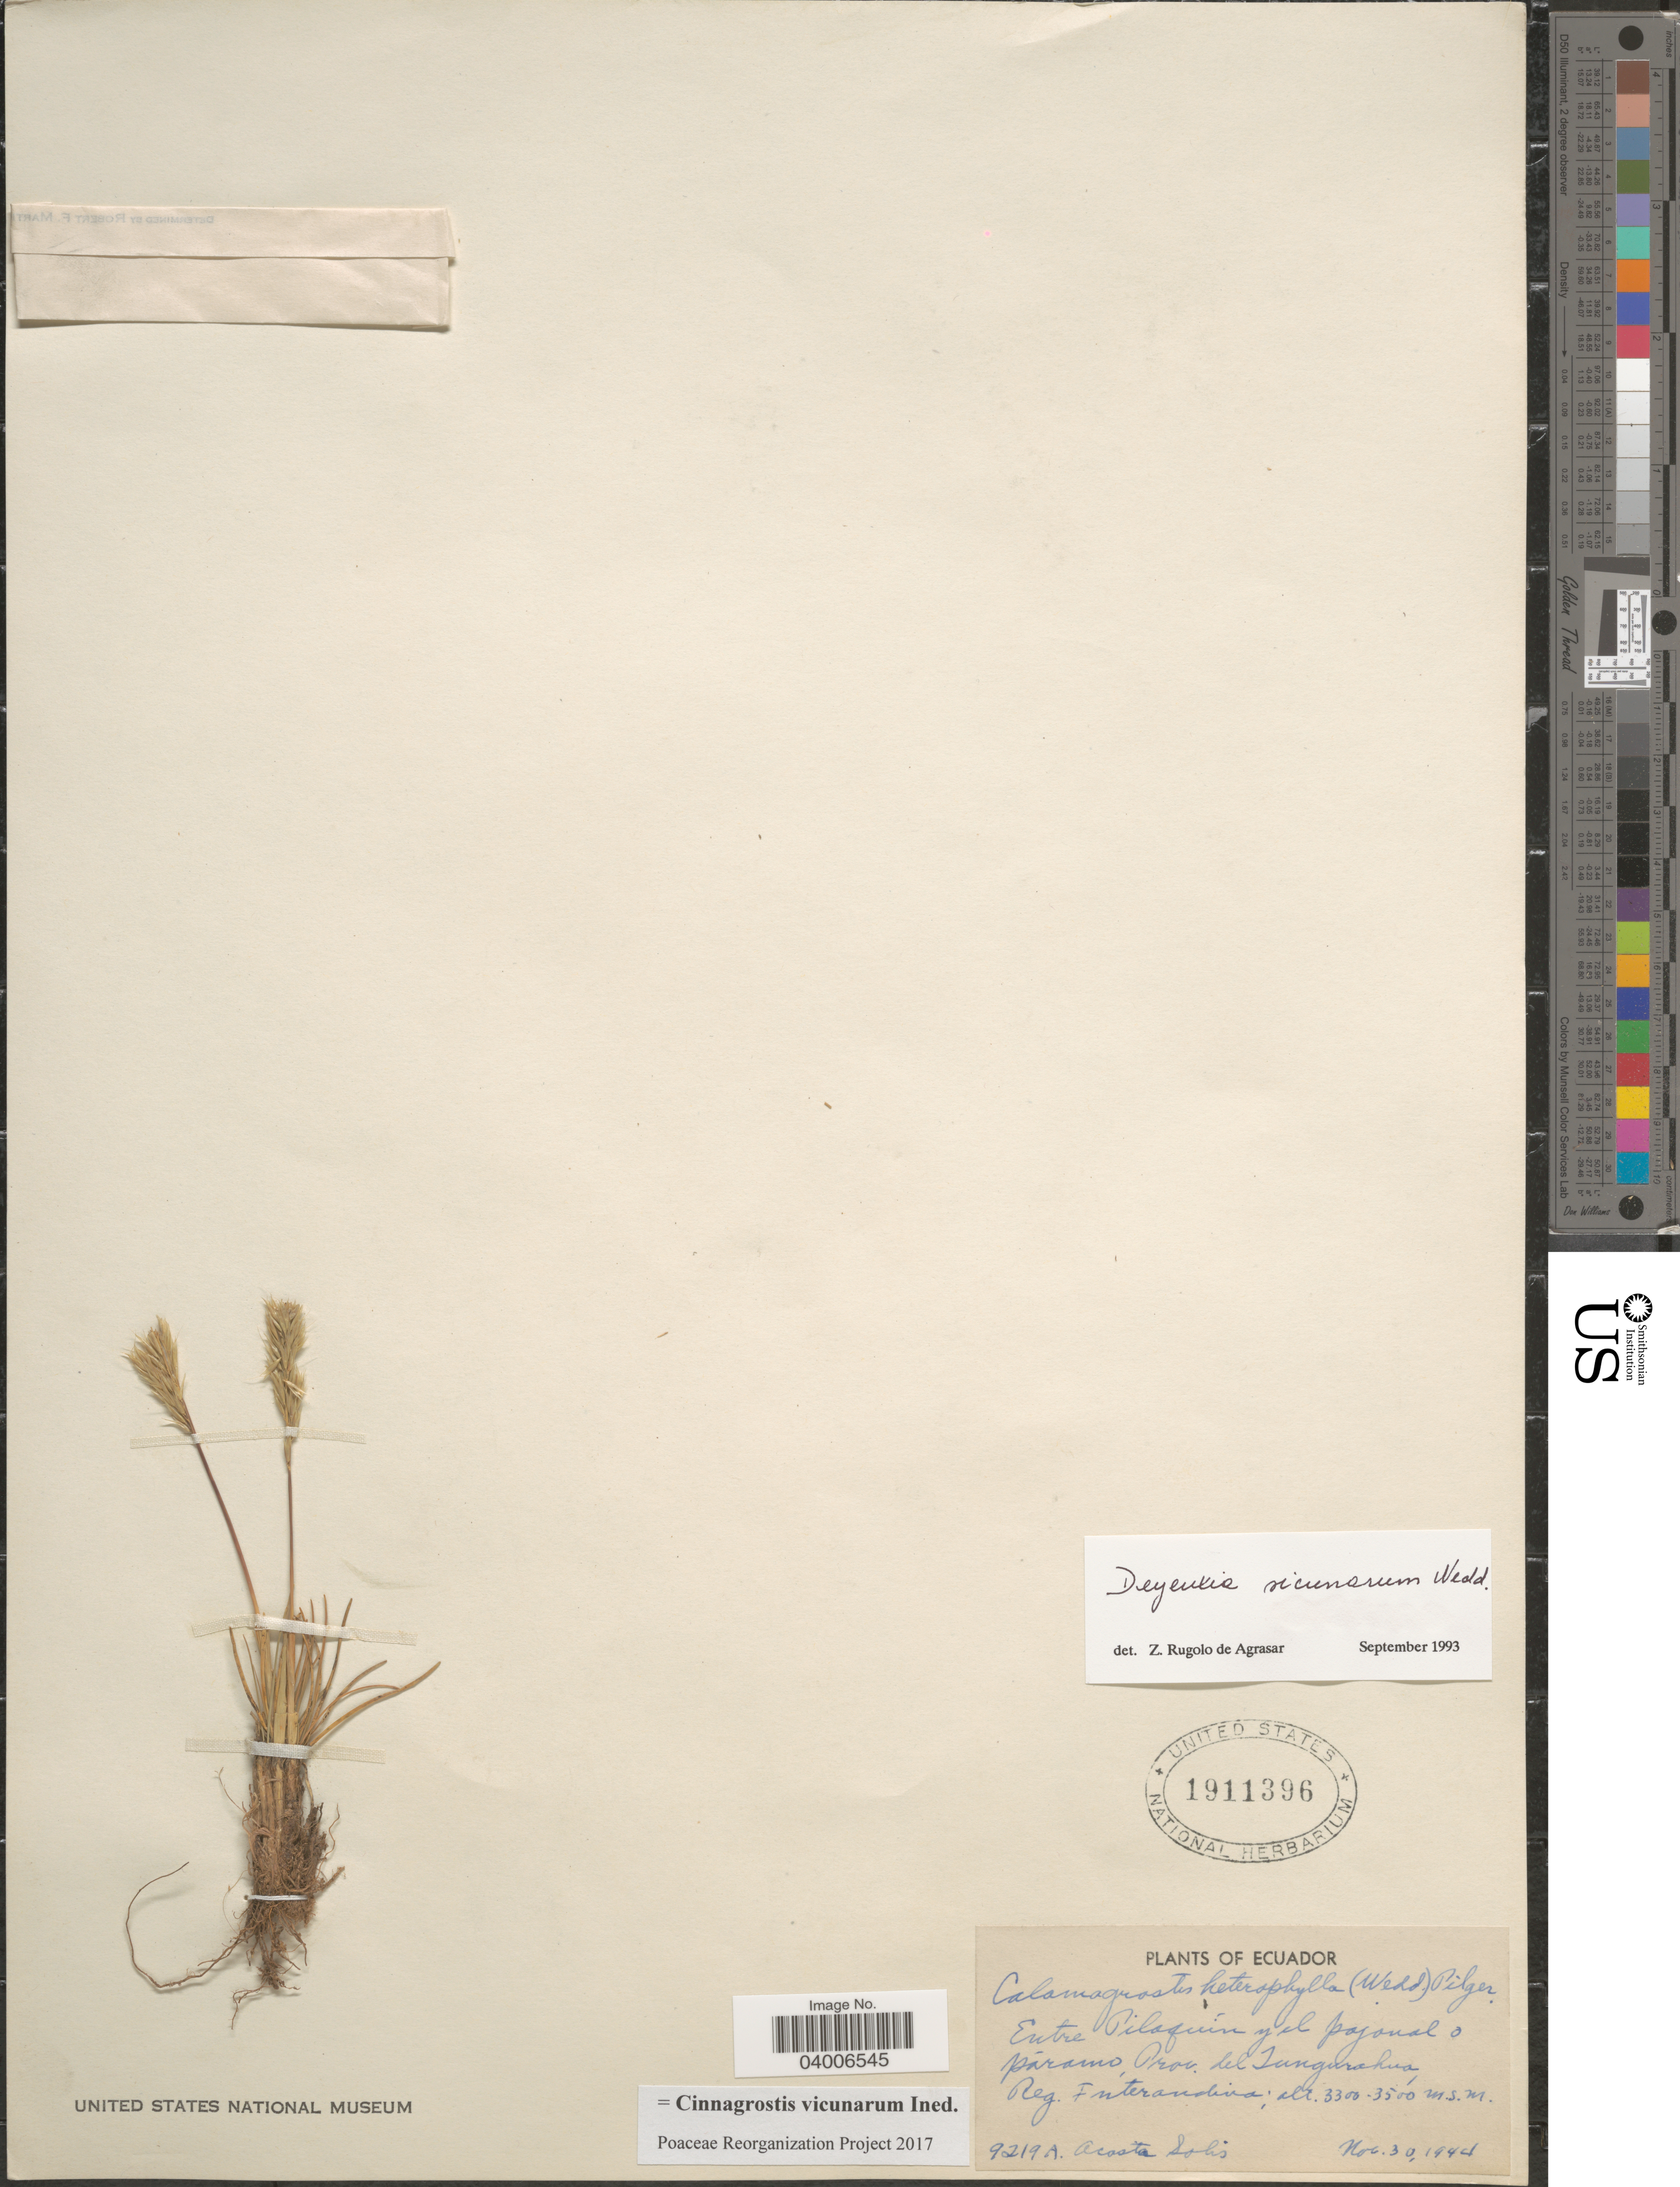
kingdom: Plantae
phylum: Tracheophyta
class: Liliopsida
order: Poales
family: Poaceae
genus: Cinnagrostis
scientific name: Cinnagrostis vicunarum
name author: (Wedd.) P.M. Peterson et al.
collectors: -- Acosta-Solis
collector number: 9219A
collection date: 1944-11-30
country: Ecuador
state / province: Tungurahua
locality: Entre Pilaguin y el Pajonal o Páramo. Reg. Interandina.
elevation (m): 3300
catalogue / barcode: US 1911396